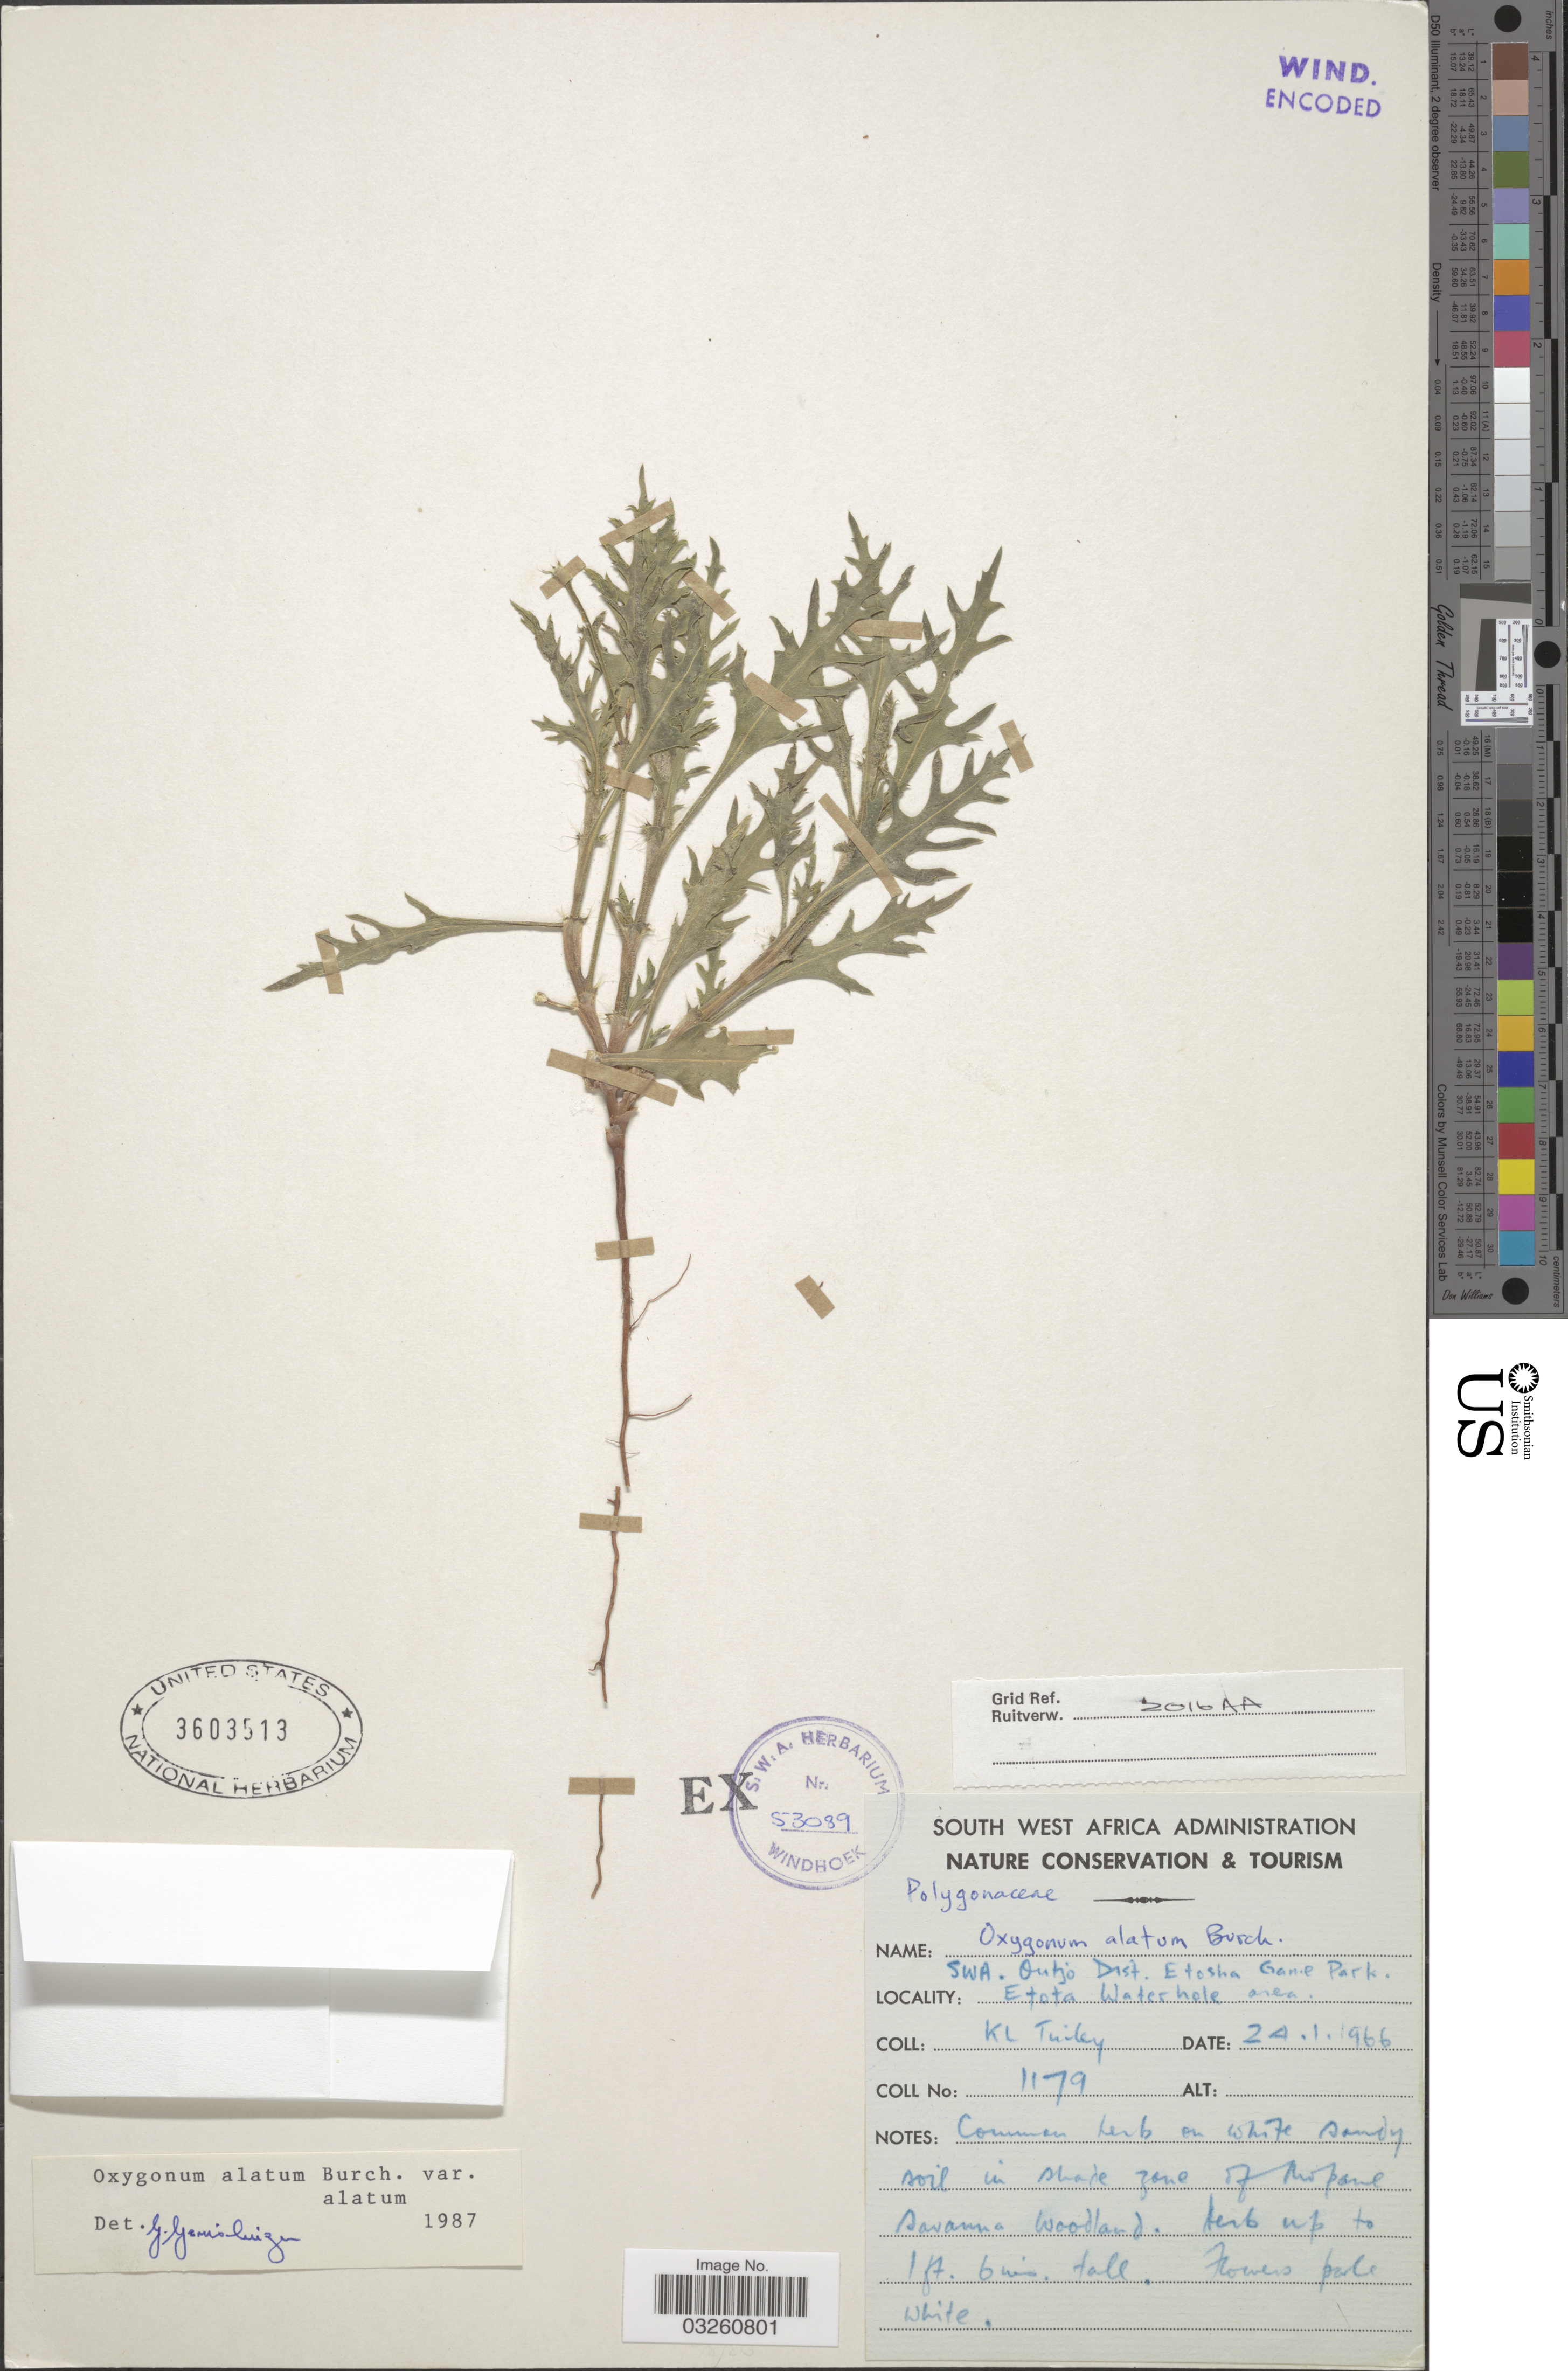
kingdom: Plantae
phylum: Tracheophyta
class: Magnoliopsida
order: Caryophyllales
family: Polygonaceae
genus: Oxygonum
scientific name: Oxygonum alatum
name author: Burch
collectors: K. Tinley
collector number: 1179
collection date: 1966-01-24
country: Namibia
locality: SWA. Outjo Dist. Etosha Game Park. Etota Waterhole area.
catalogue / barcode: US 3603513